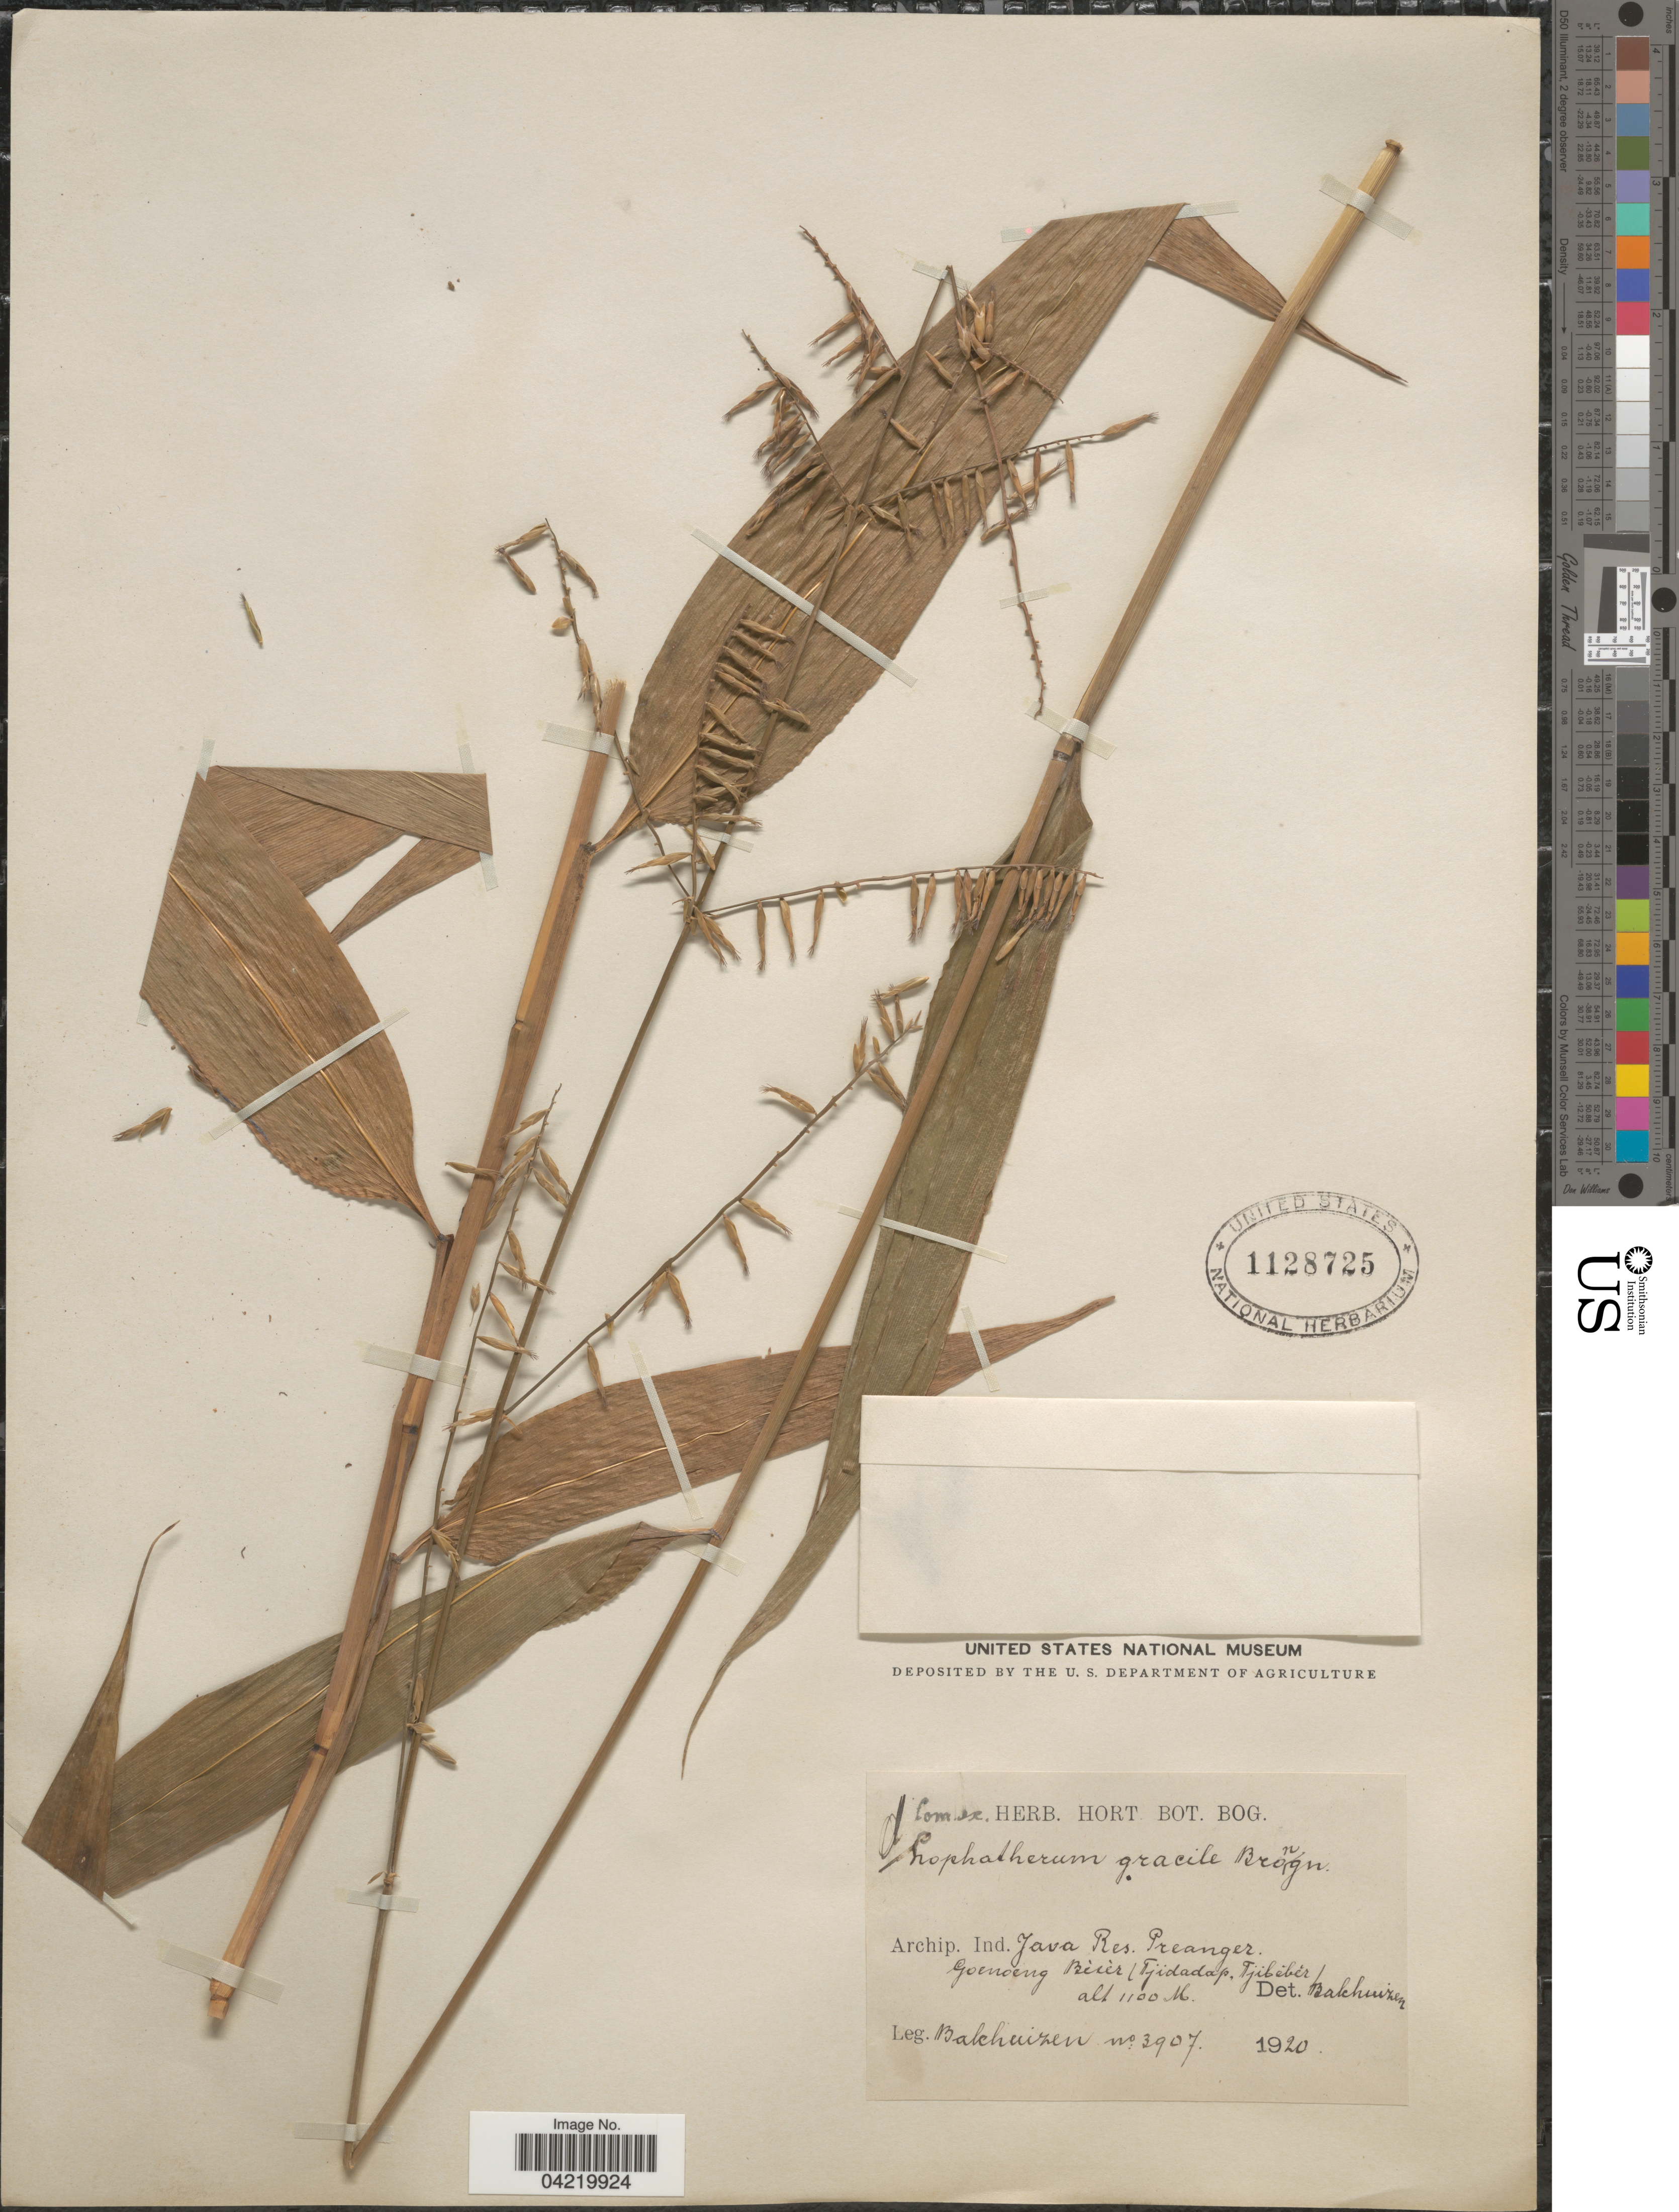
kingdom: Plantae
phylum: Tracheophyta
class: Liliopsida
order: Poales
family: Poaceae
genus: Lophatherum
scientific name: Lophatherum gracile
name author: Brongn.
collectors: Bakhuizen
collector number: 3907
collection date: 1920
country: Indonesia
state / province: Java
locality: Archipel. Ind. Res. Preanger. Goenoeng Bèsèr (Tjidadap, Tjibébér).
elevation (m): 1100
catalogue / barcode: US 1128725